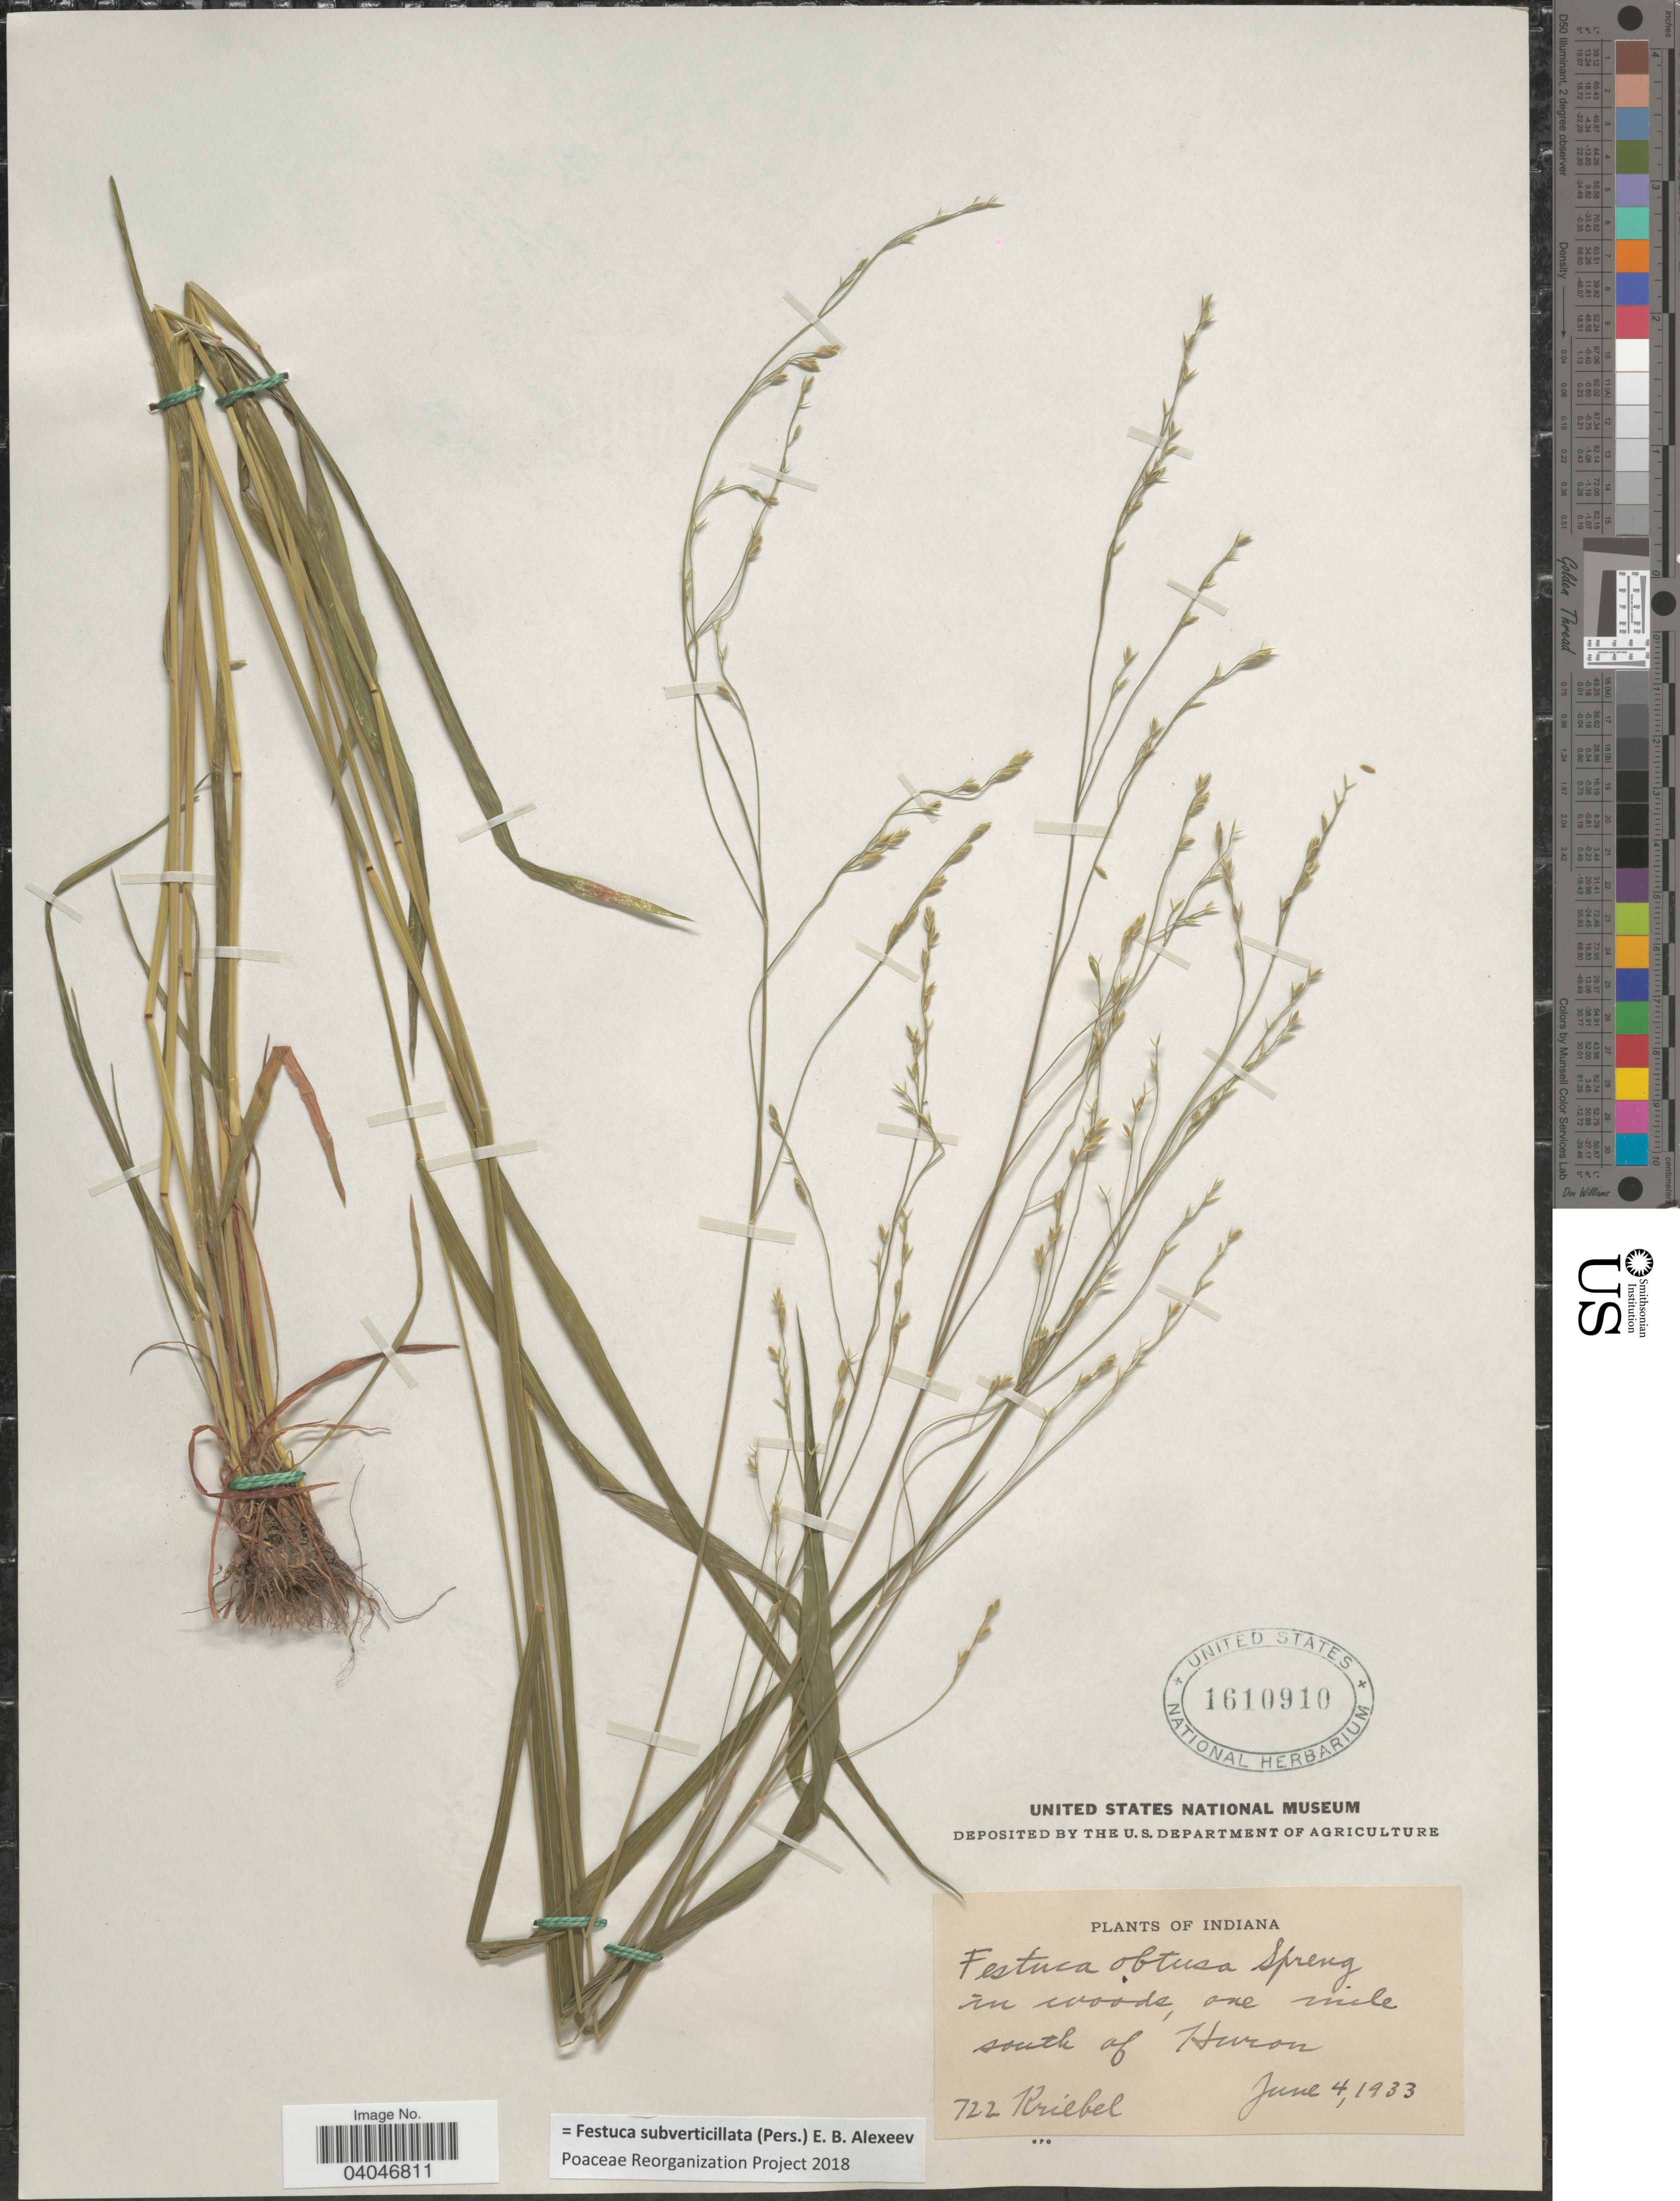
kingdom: Plantae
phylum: Tracheophyta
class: Liliopsida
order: Poales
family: Poaceae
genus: Festuca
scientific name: Festuca subverticillata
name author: (Pers.) E.B. Alexeev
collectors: Kriebel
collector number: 722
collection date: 1933-06-04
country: United States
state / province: Indiana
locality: In woods, one mile south of Huron.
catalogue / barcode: US 1610910